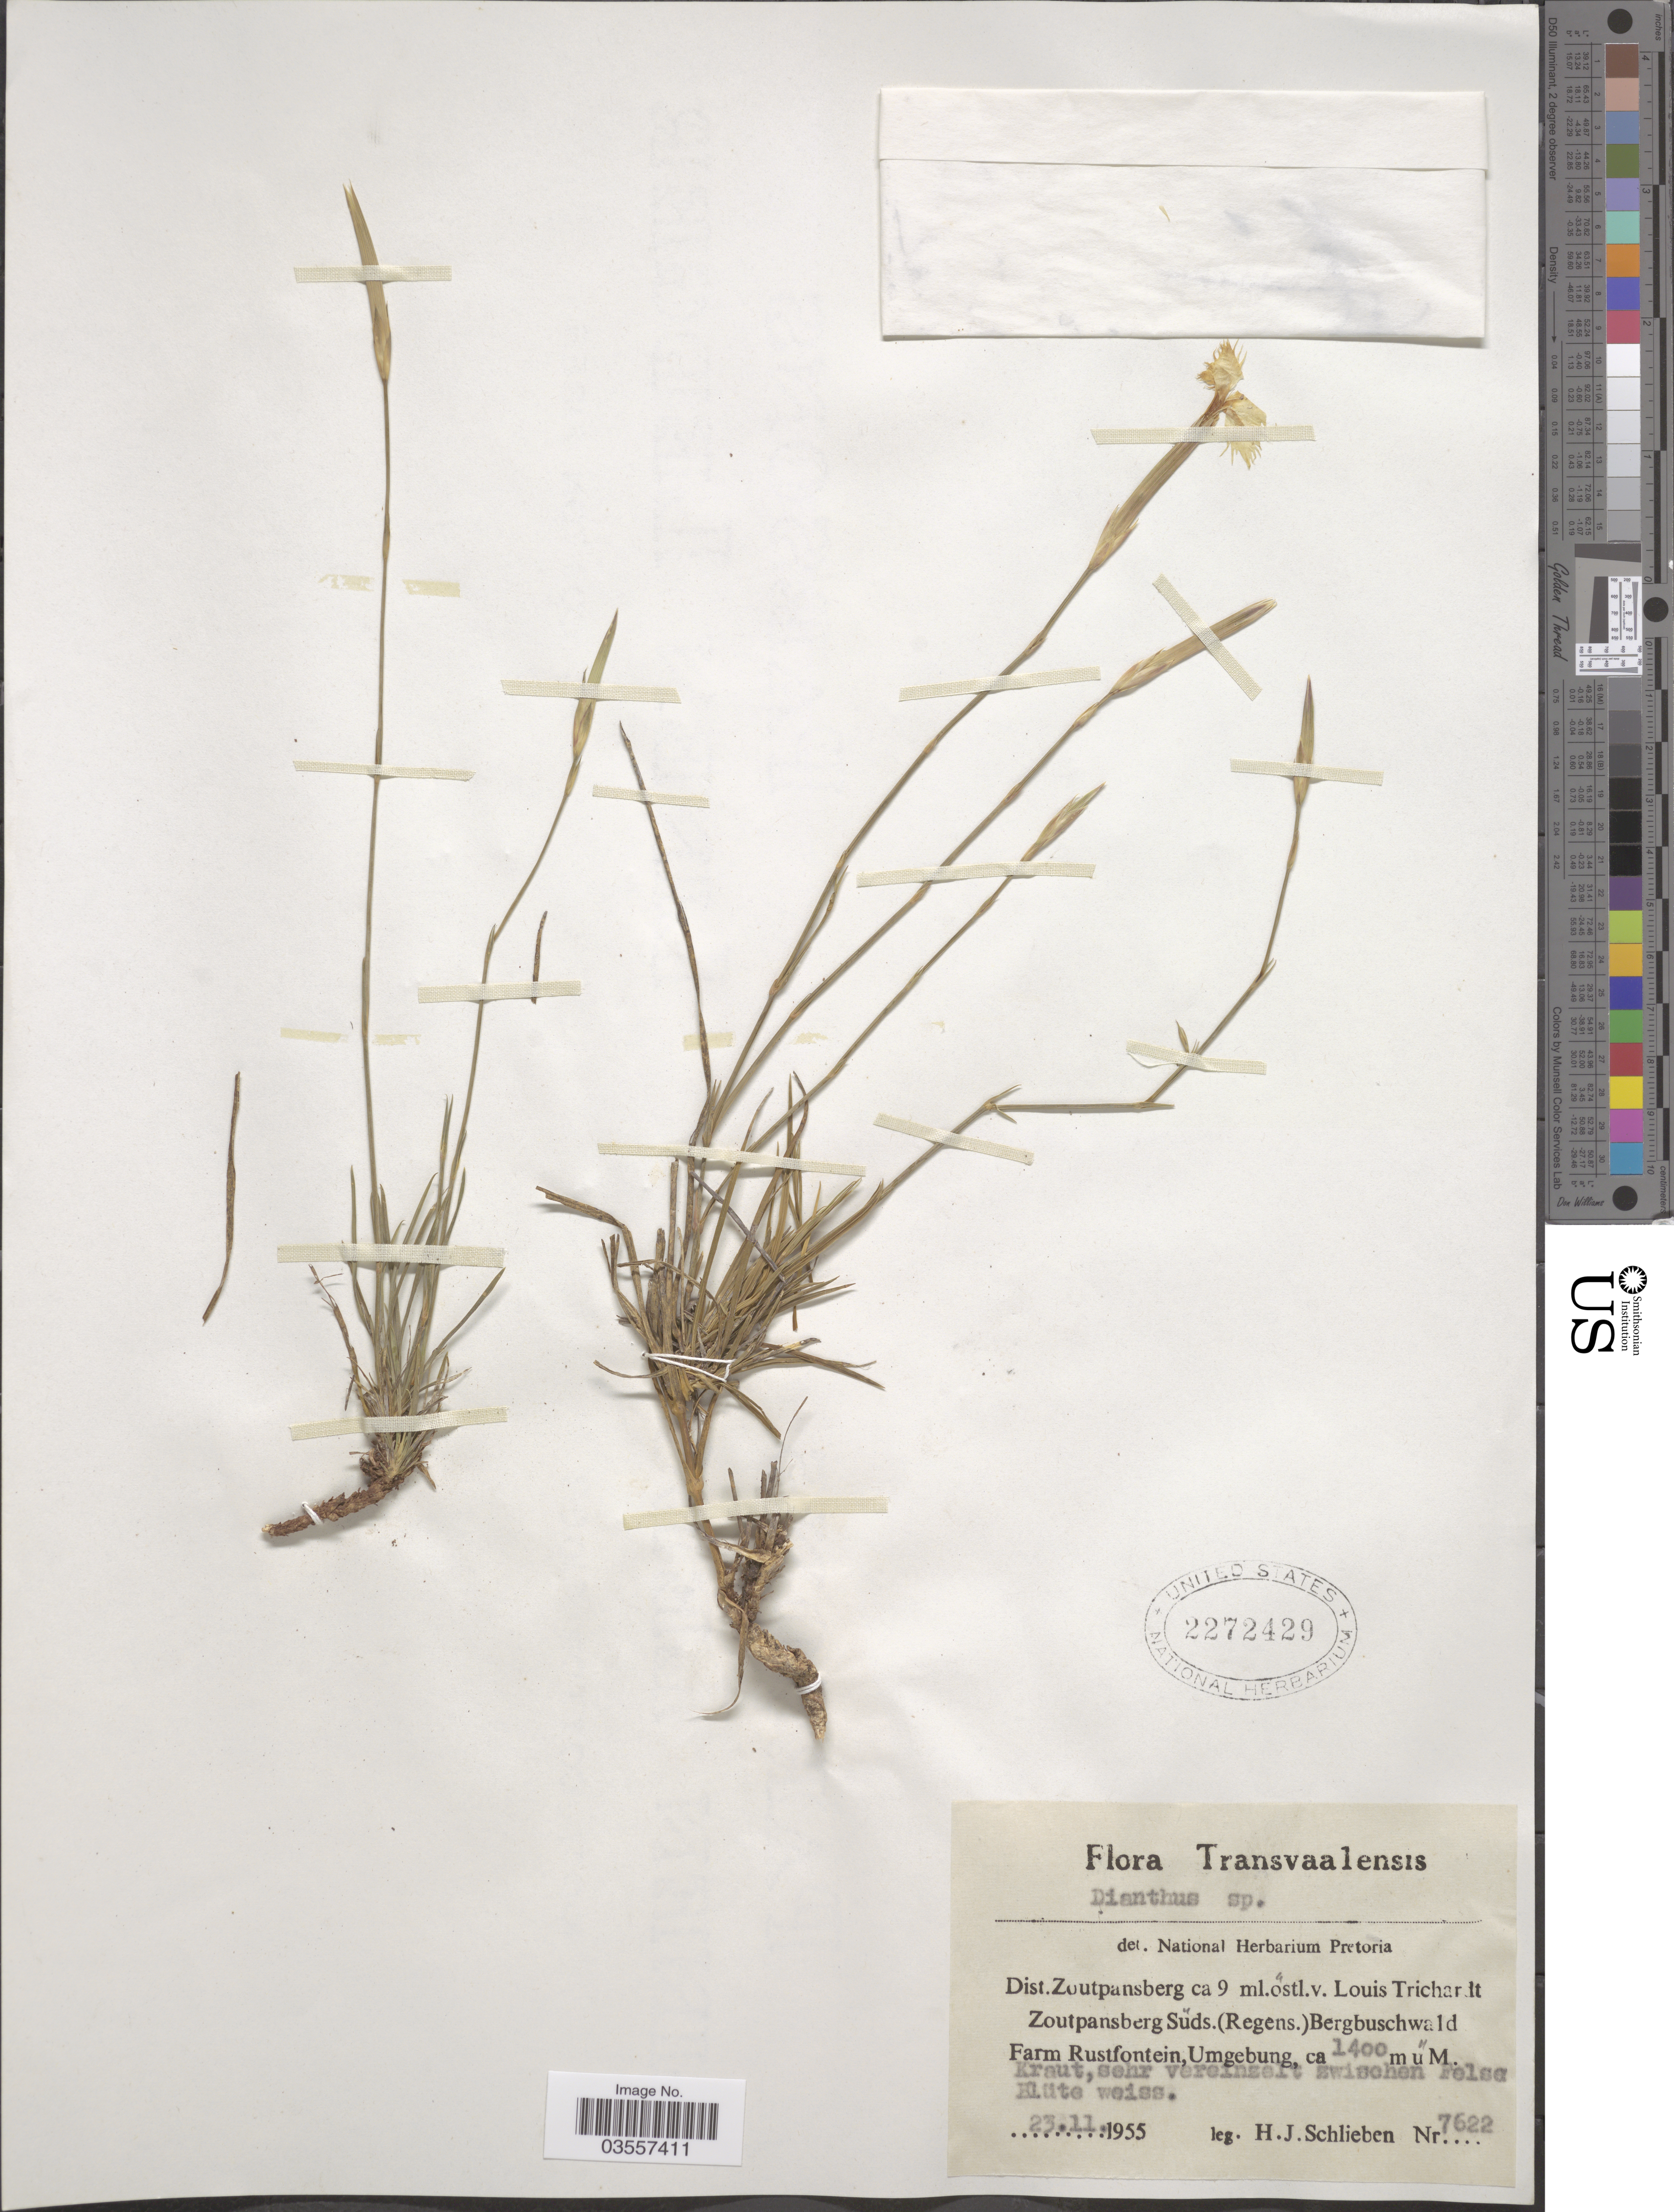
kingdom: Plantae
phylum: Tracheophyta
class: Magnoliopsida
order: Caryophyllales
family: Caryophyllaceae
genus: Dianthus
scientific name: Dianthus sp.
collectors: H. J. Schlieben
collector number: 7622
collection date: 1955-11-23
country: South Africa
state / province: Limpopo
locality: Transvaalensis. Dist. Zoutpansberg ca 9 ml. östl.v. Louis Trichardt Zoutpansberg Süds.(Regens.) Bergbuschwald. Farm Rustfontein.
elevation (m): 1400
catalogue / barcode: US 2272429